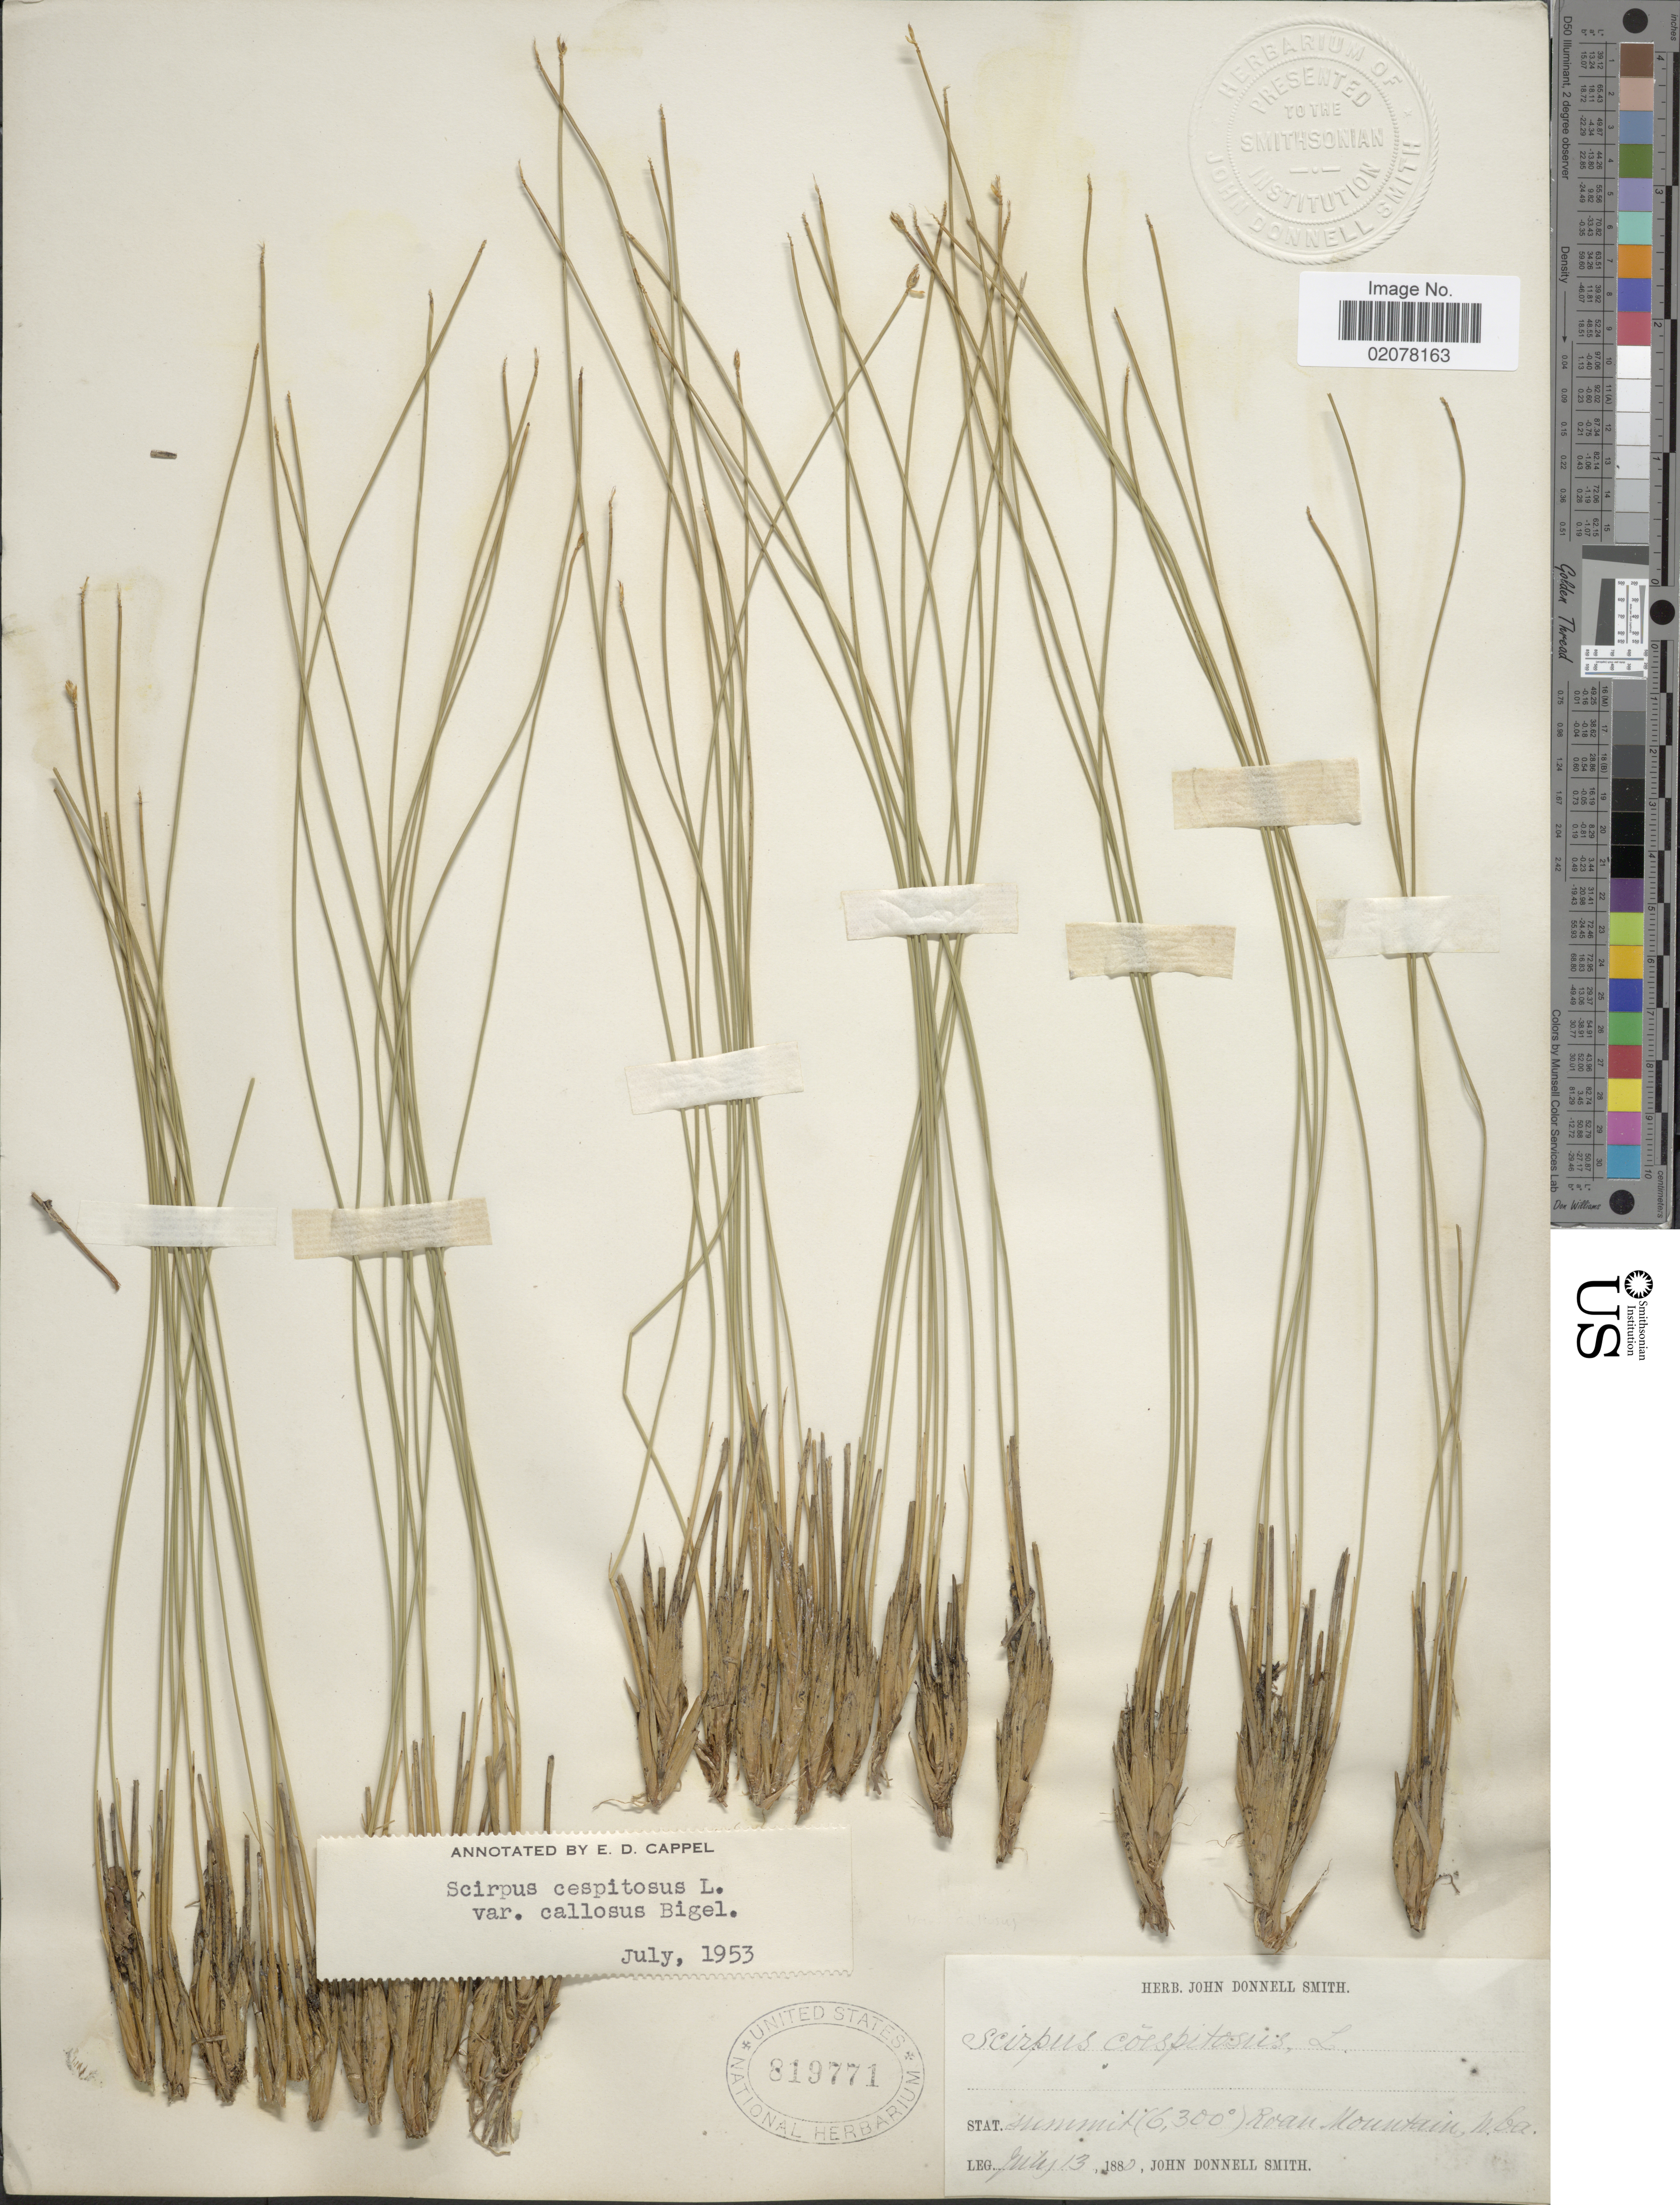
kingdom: Plantae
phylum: Tracheophyta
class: Liliopsida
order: Poales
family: Cyperaceae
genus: Trichophorum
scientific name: Trichophorum cespitosum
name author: (L.) Hartm.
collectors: J. Donnell Smith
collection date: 1880-07-13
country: United States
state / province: North Carolina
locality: Summit, Roan Mountain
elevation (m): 1920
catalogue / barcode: US 819771